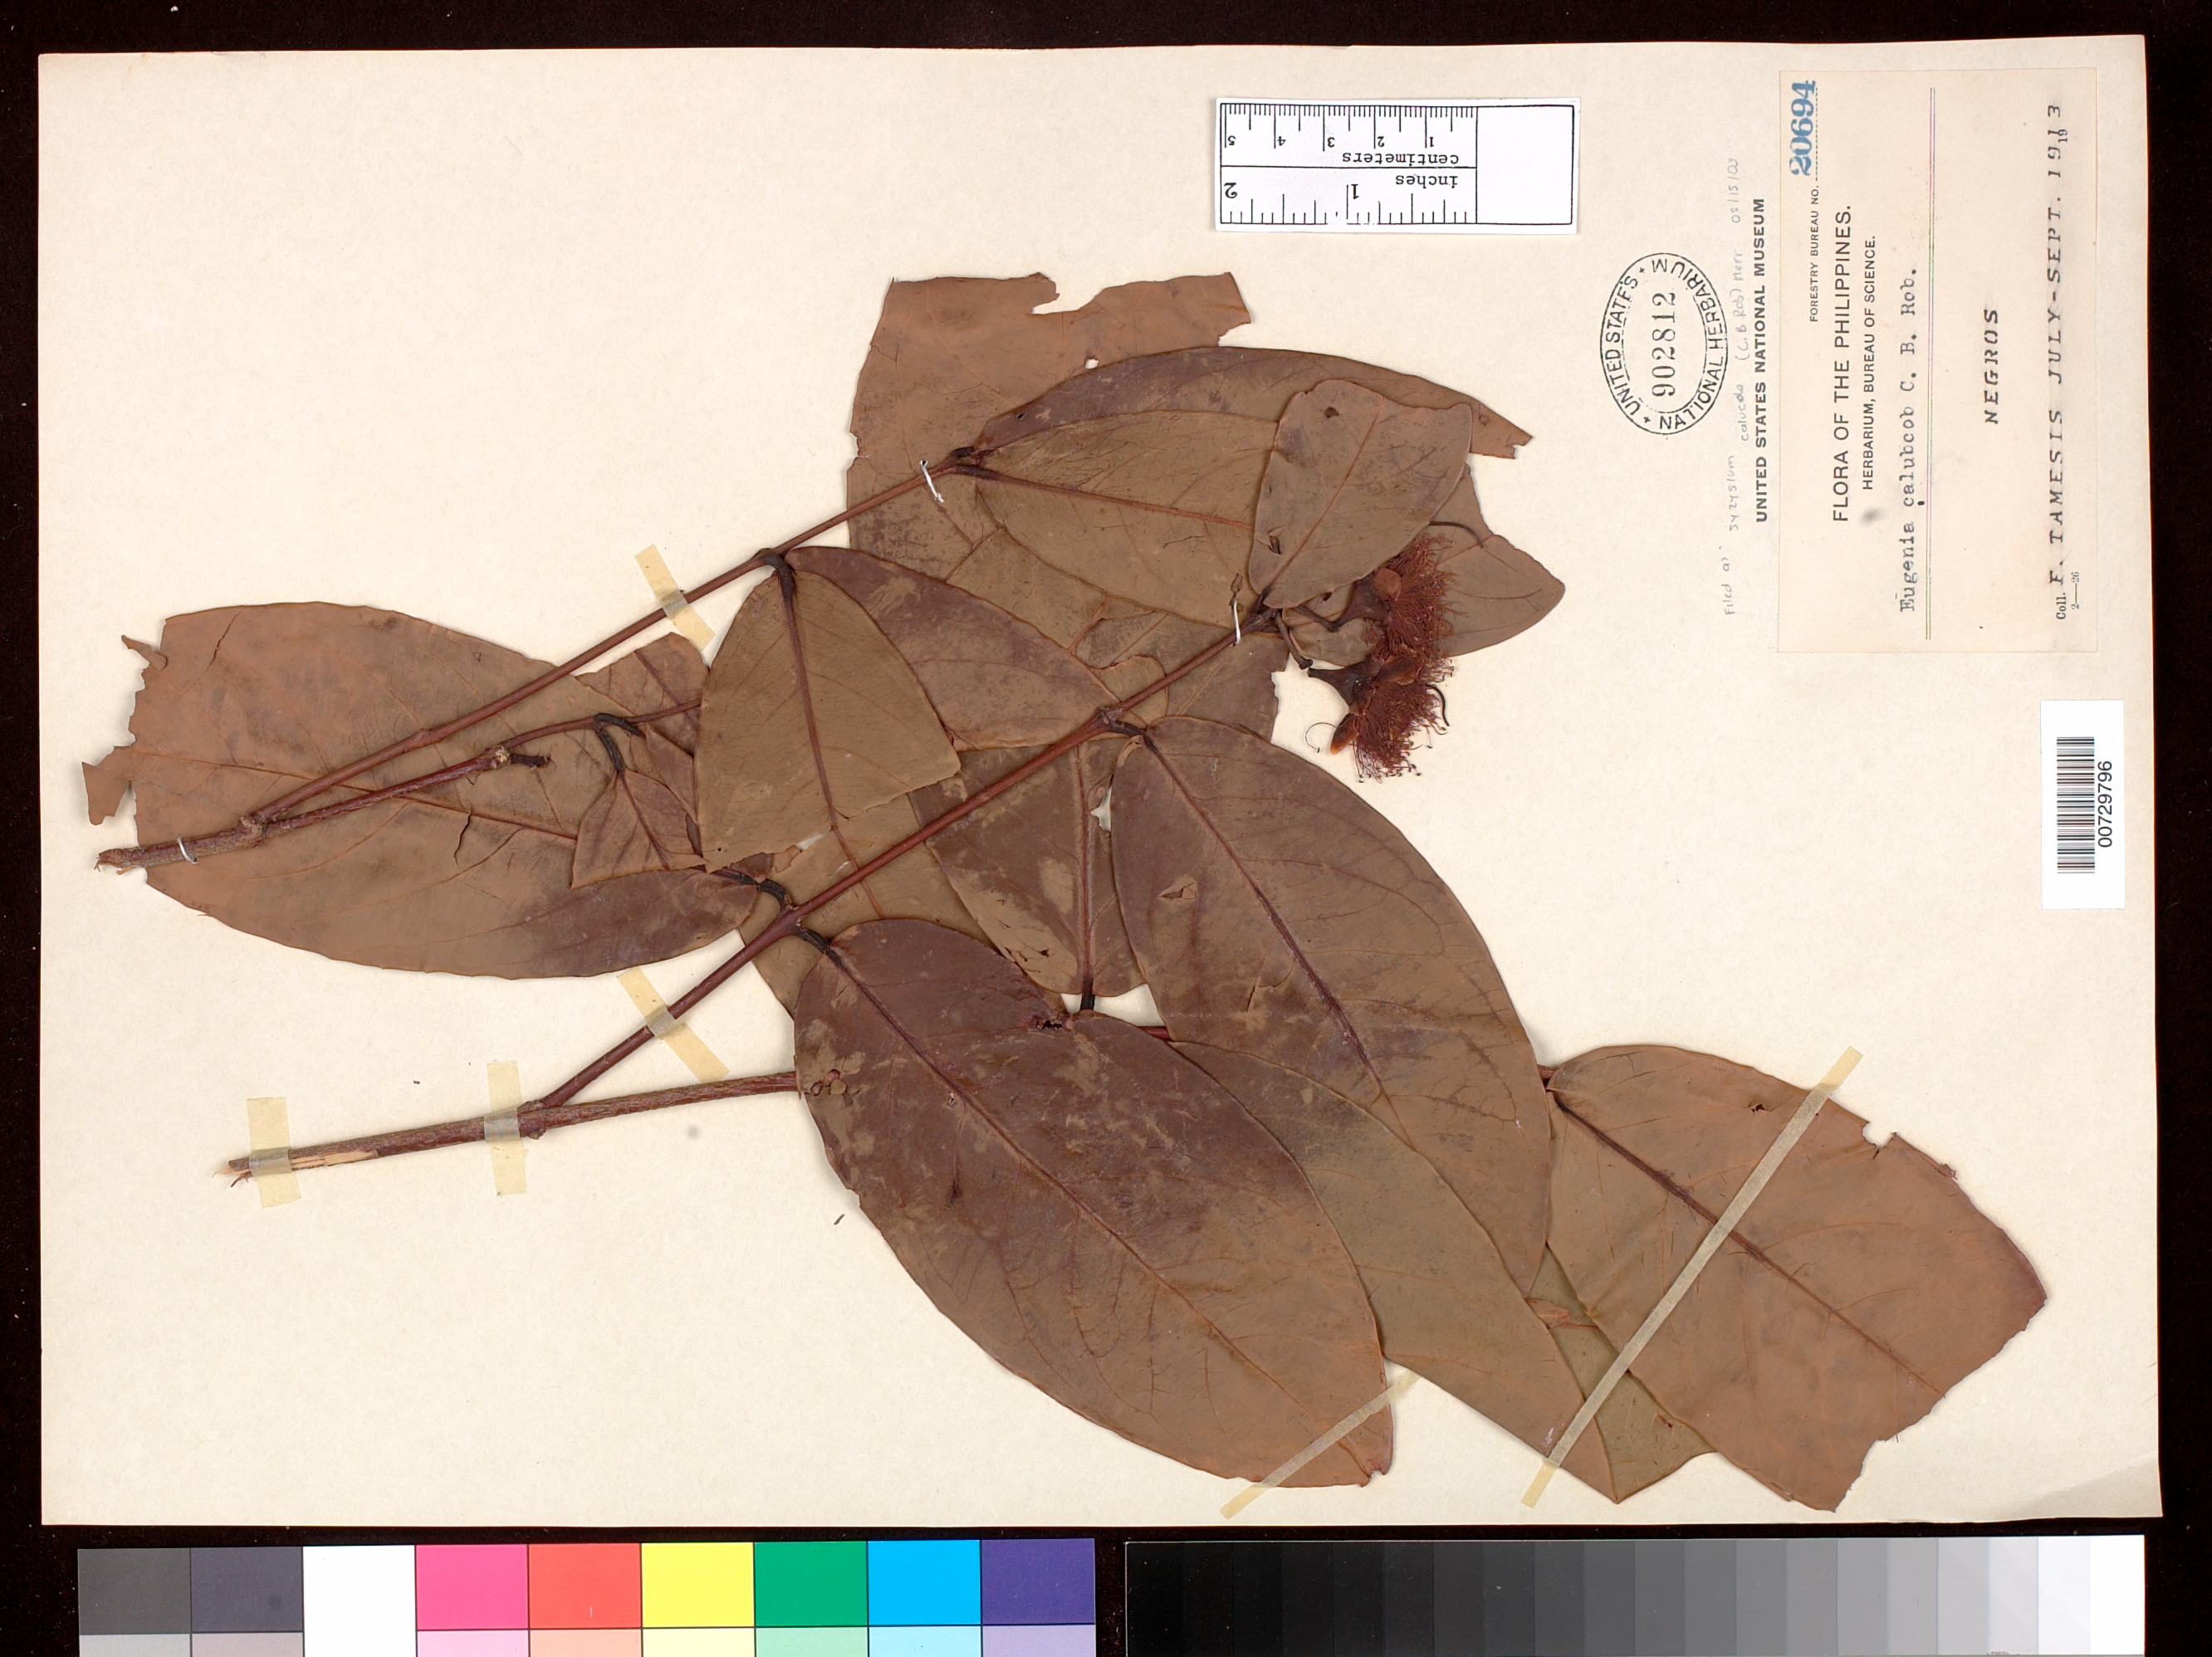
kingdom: Plantae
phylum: Tracheophyta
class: Magnoliopsida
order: Myrtales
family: Myrtaceae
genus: Syzygium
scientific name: Syzygium calubcob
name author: (C.B. Rob.) Merr.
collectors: F. Tamesis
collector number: For. Bur. 20694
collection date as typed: Jul 1913 to -- Sep 1913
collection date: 1913-07/1913-09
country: Philippines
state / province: Central Visayas / Western Visayas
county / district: Negros Occidental / Negros Oriental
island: Negros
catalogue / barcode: US 902812